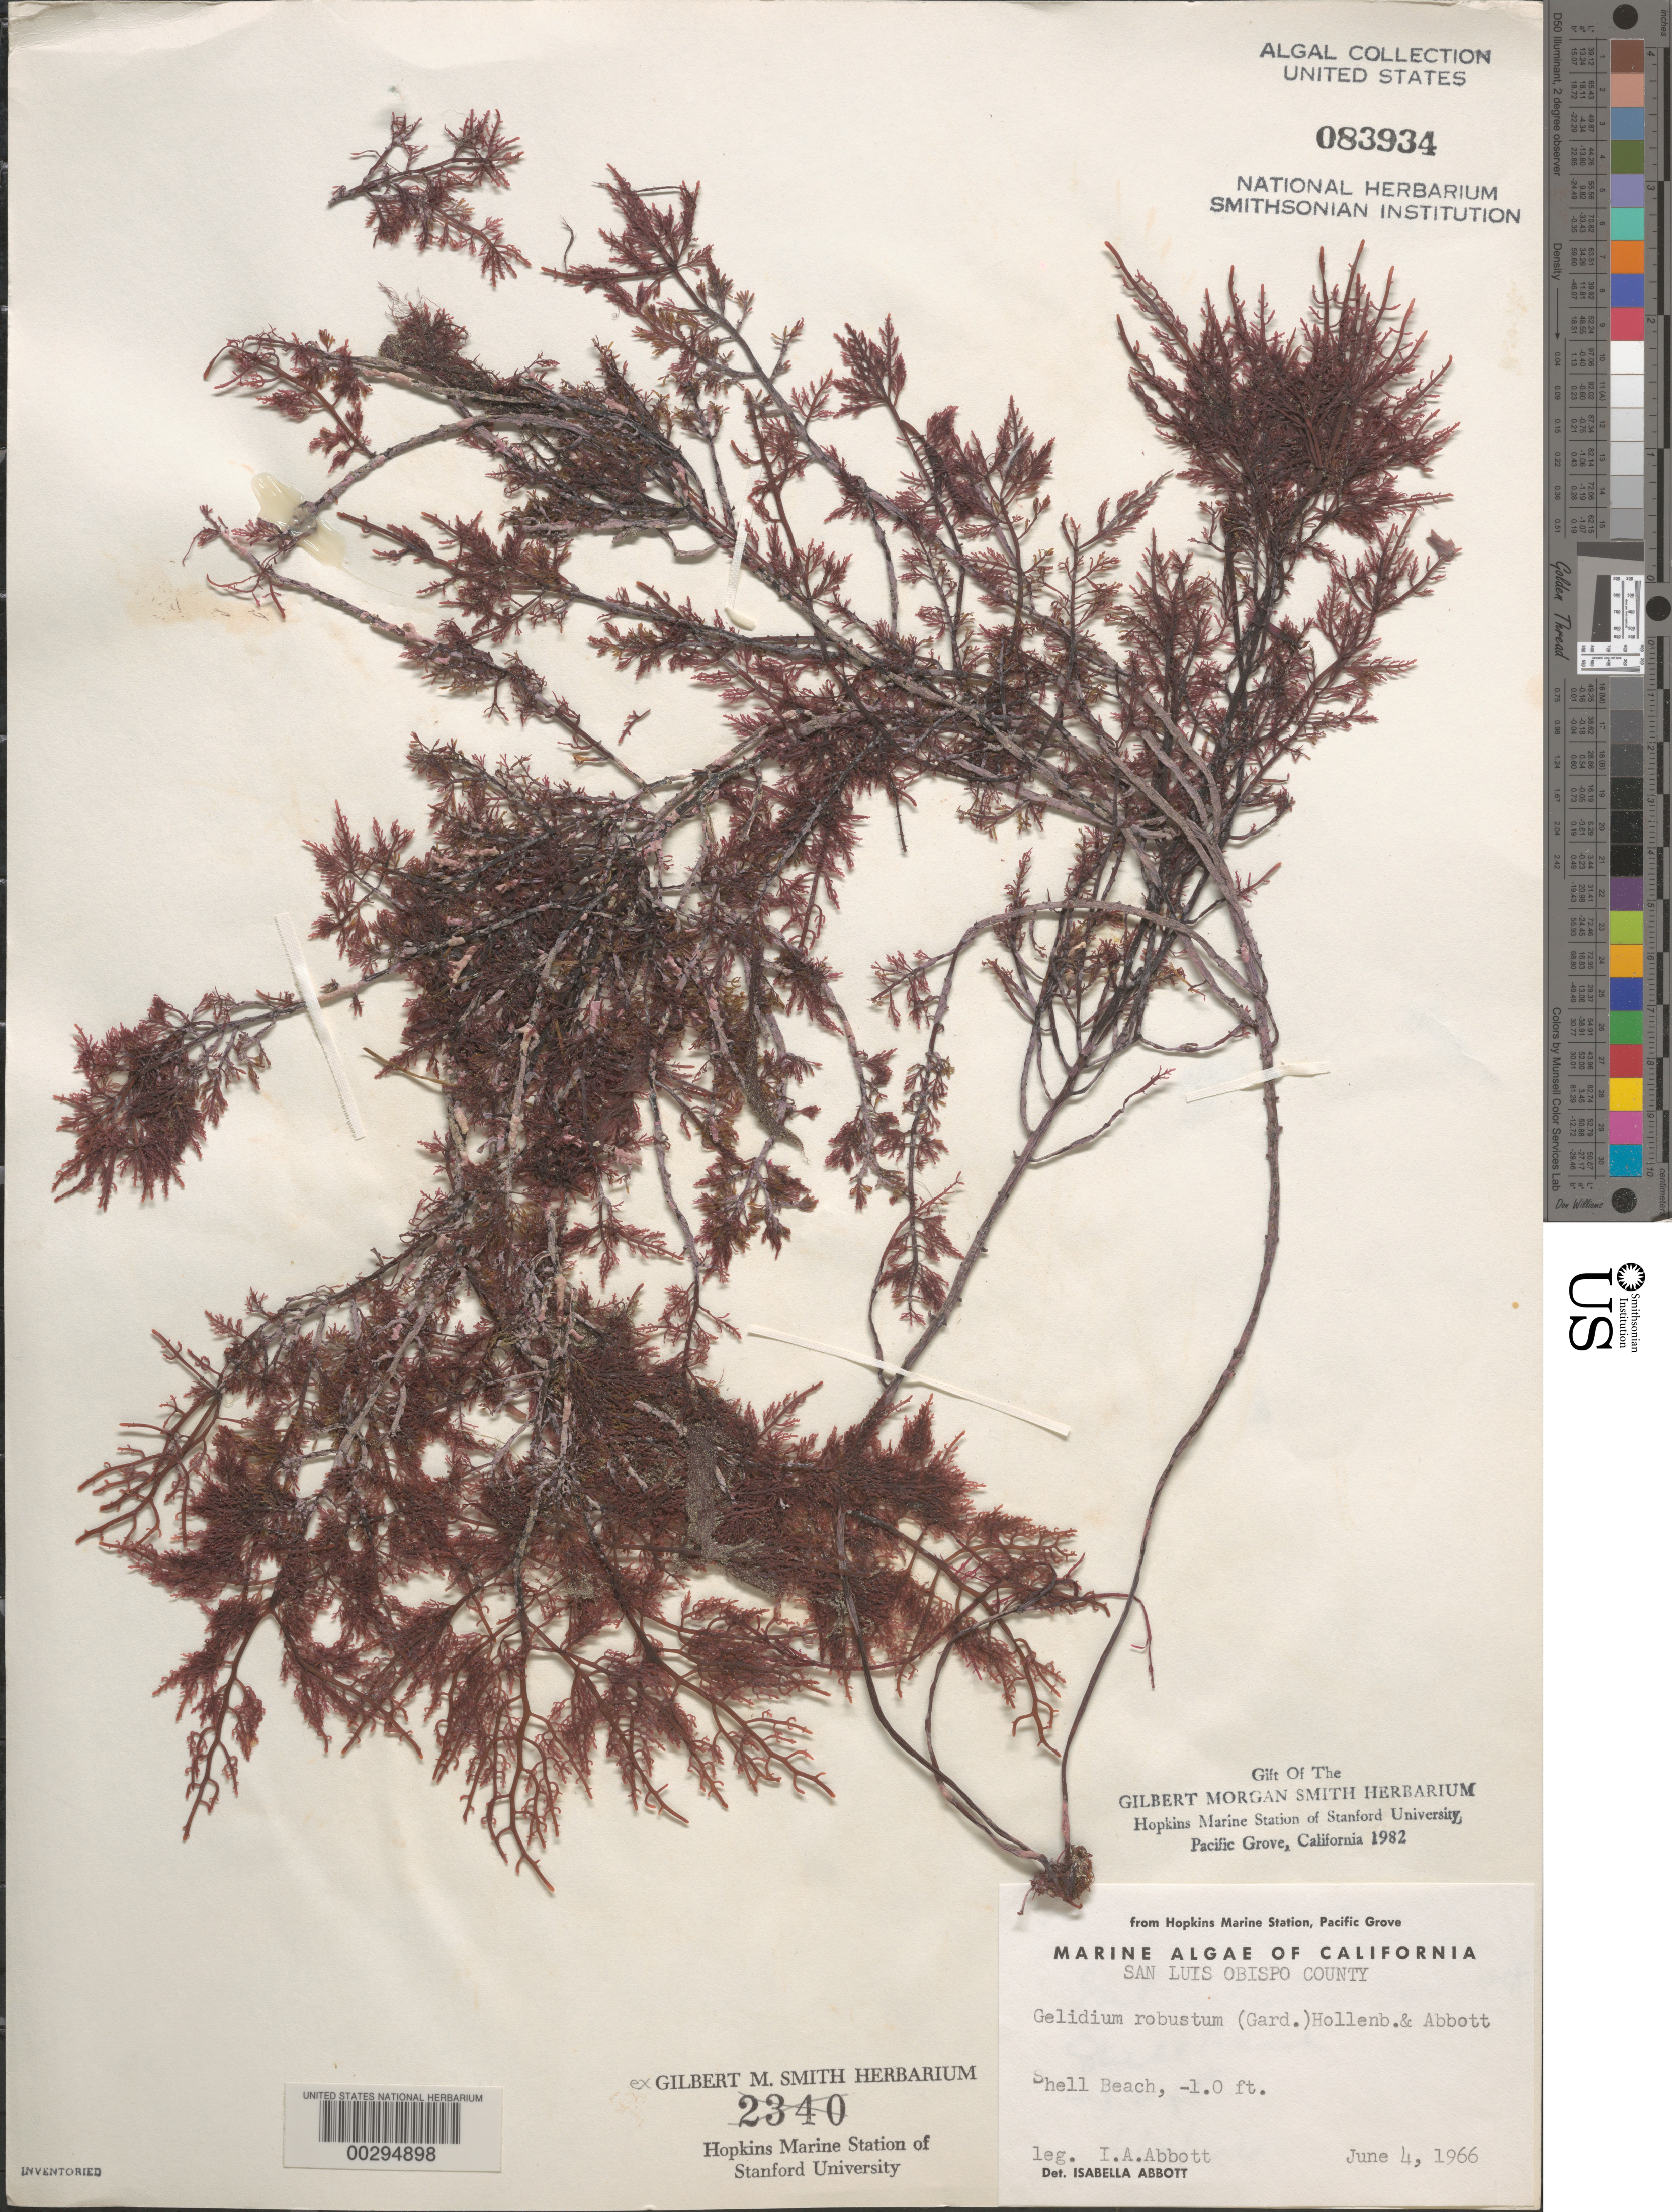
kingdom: Plantae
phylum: Rhodophyta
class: Florideophyceae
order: Gelidiales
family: Gelidiaceae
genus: Gelidium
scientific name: Gelidium robustum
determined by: Abbott, Isabella A.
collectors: I. A. Abbott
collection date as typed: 04 Jun 1966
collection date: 1966-06-04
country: United States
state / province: California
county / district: San Luis Obispo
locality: Shell Beach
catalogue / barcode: US 83934